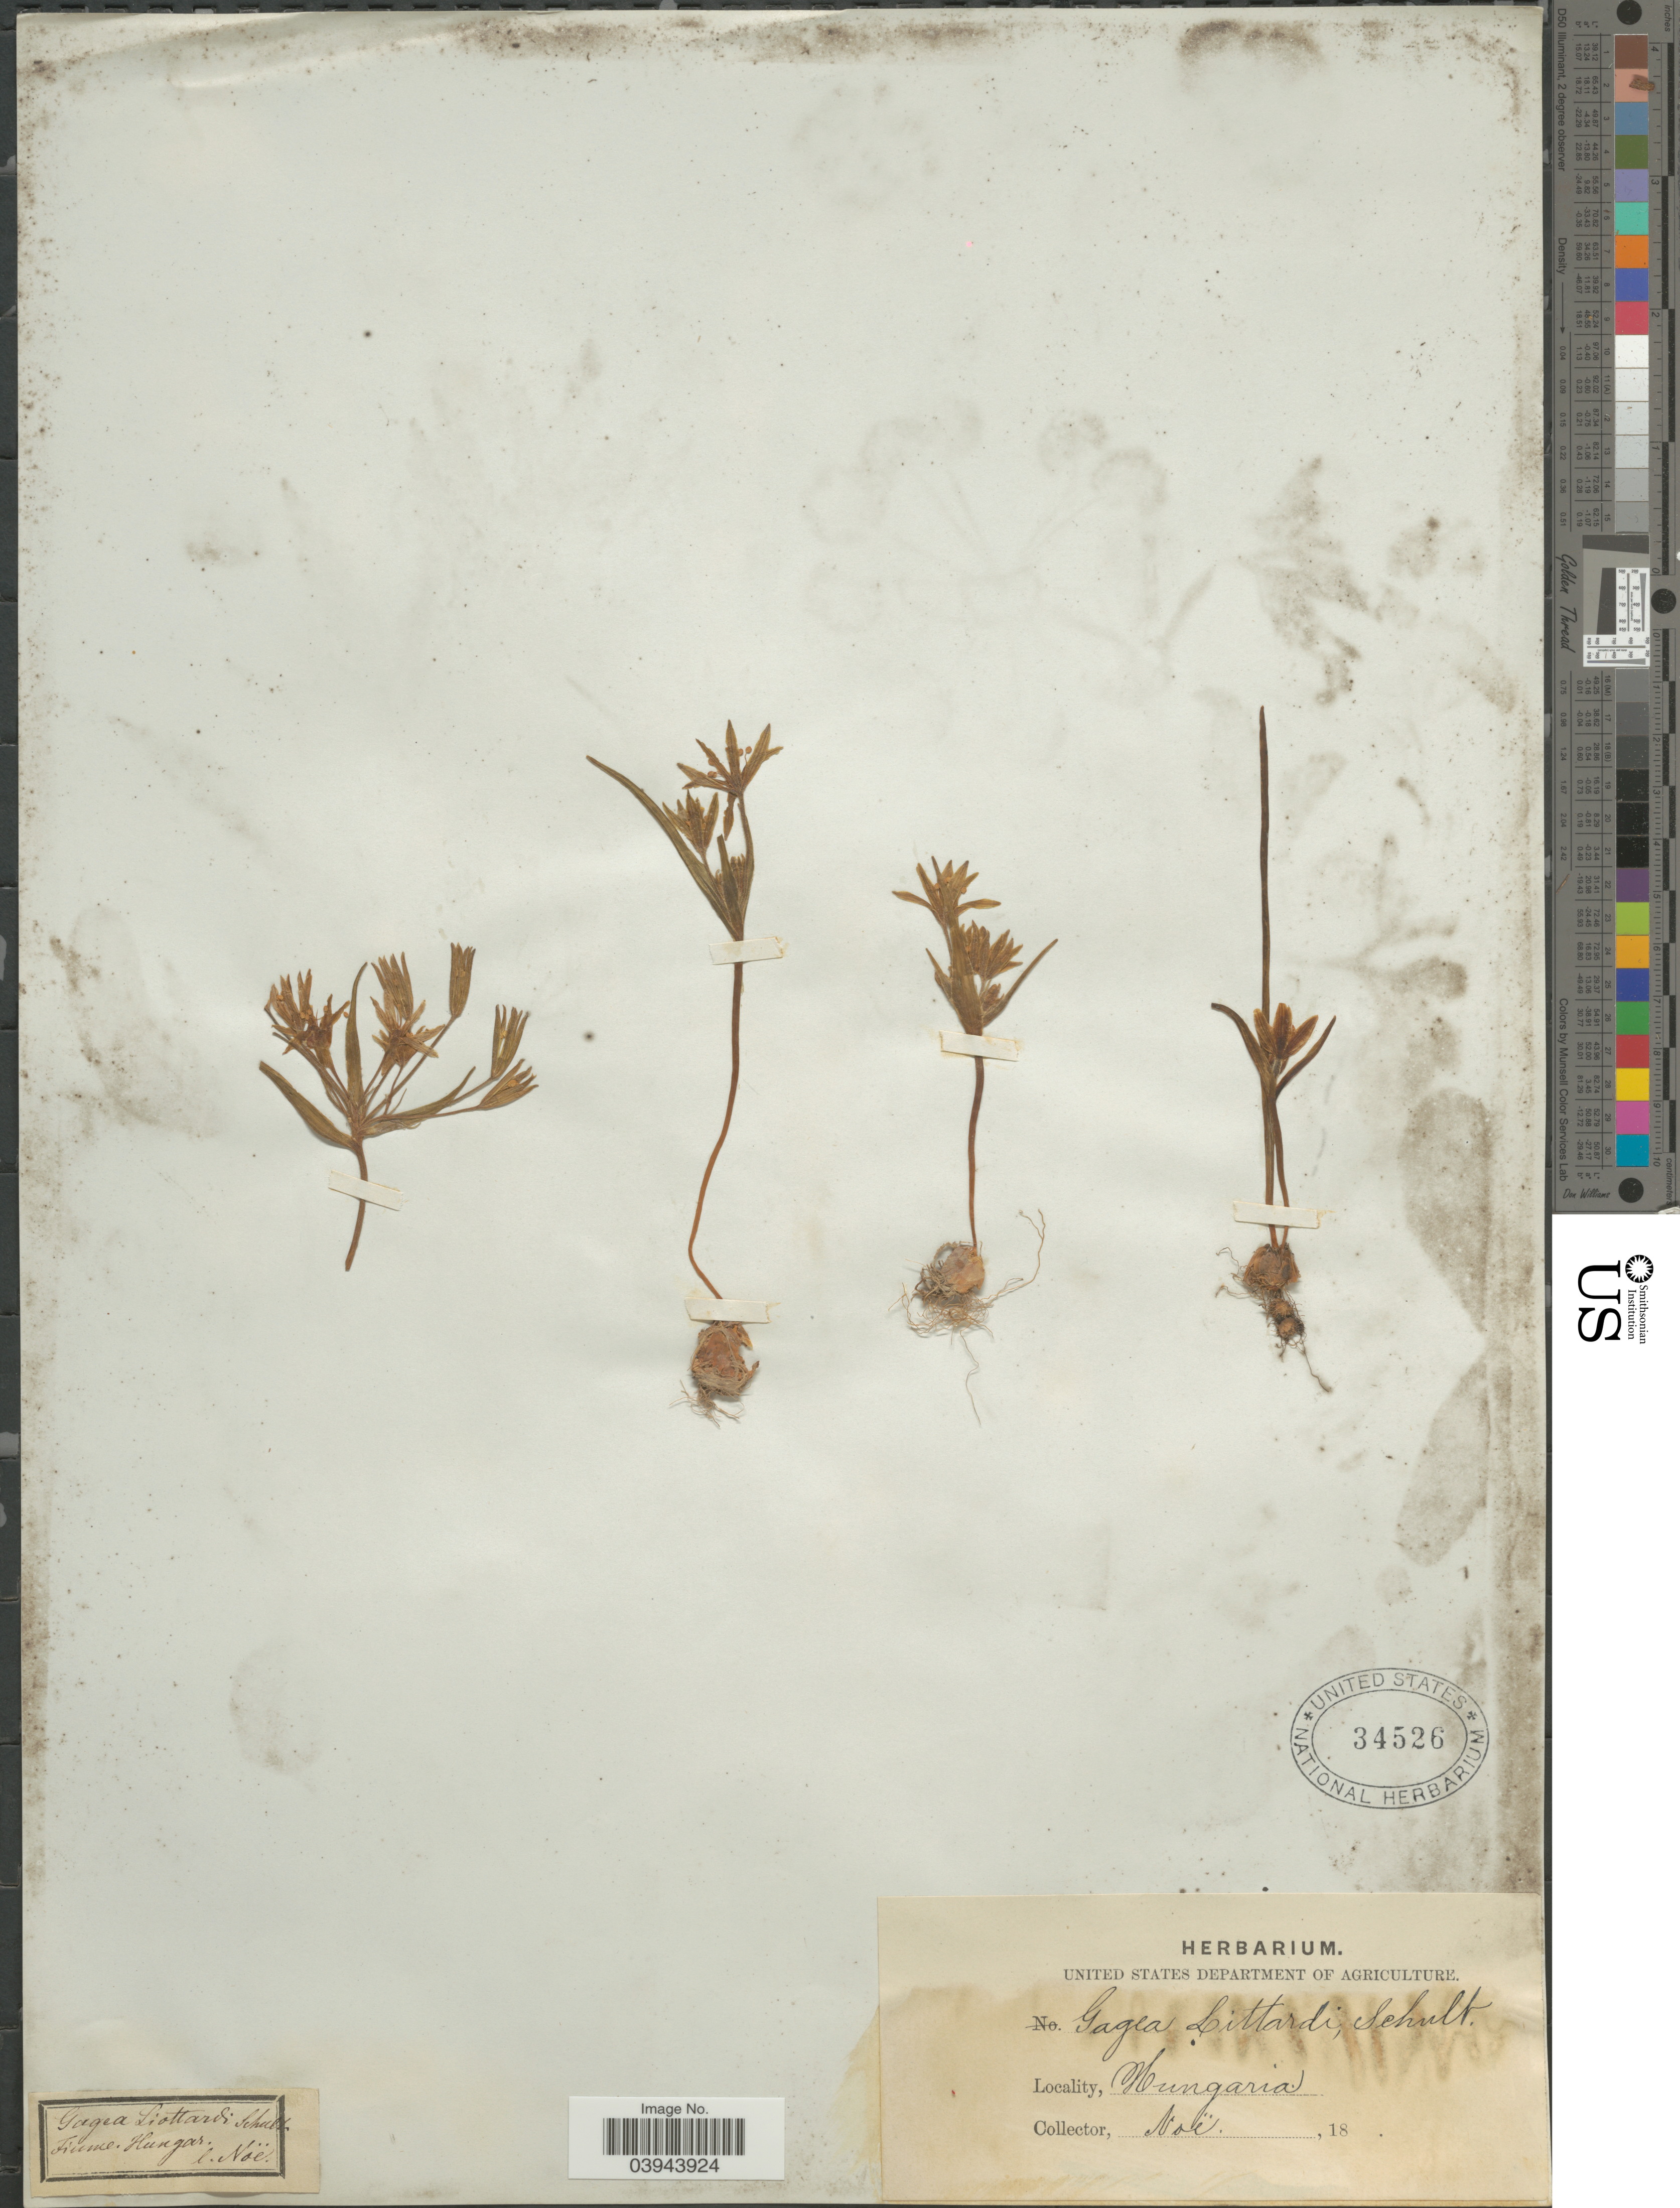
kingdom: Plantae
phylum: Tracheophyta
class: Liliopsida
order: Liliales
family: Liliaceae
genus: Gagea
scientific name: Gagea liottardi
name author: Bourg. ex Nyman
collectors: Noë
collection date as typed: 18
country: Hungary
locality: Fiume.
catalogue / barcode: US 34526